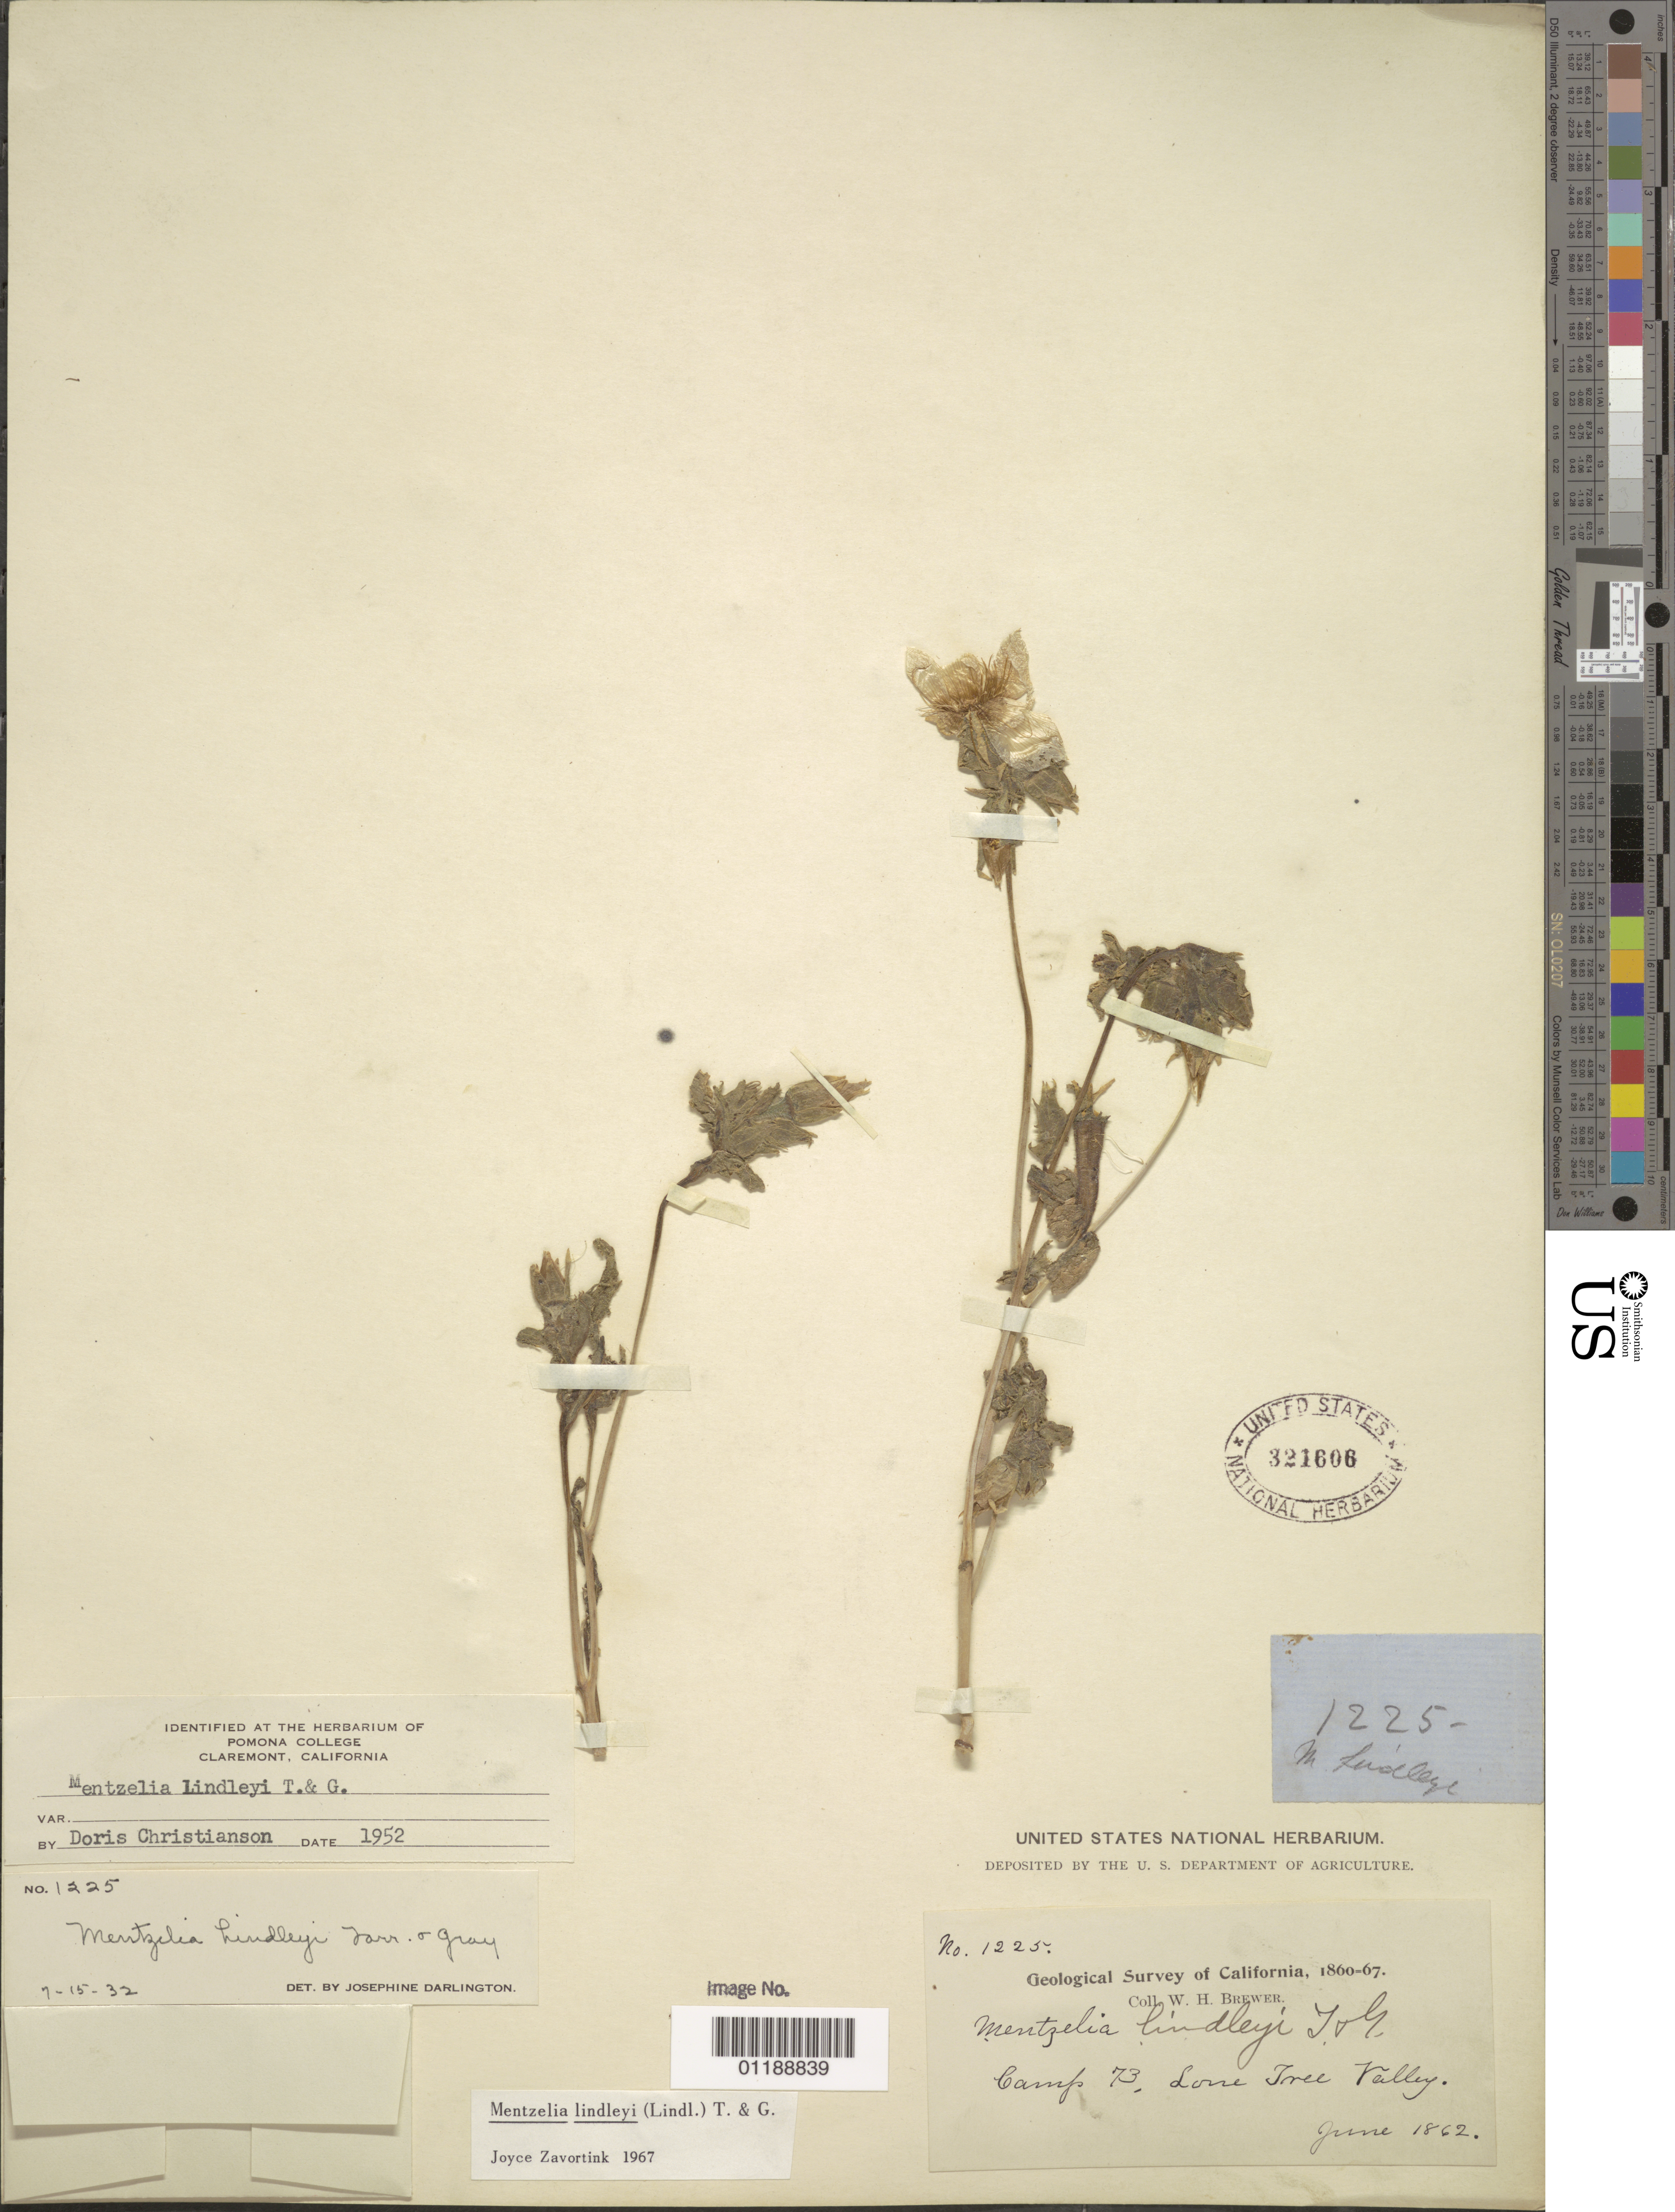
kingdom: Plantae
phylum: Tracheophyta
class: Magnoliopsida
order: Cornales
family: Loasaceae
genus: Mentzelia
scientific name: Mentzelia lindheimeri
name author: Urb. & Gilg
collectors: W. H. Brewer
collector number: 1225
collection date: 1862-06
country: United States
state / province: California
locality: Camp 73.Lone Tree Valley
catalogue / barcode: US 321606